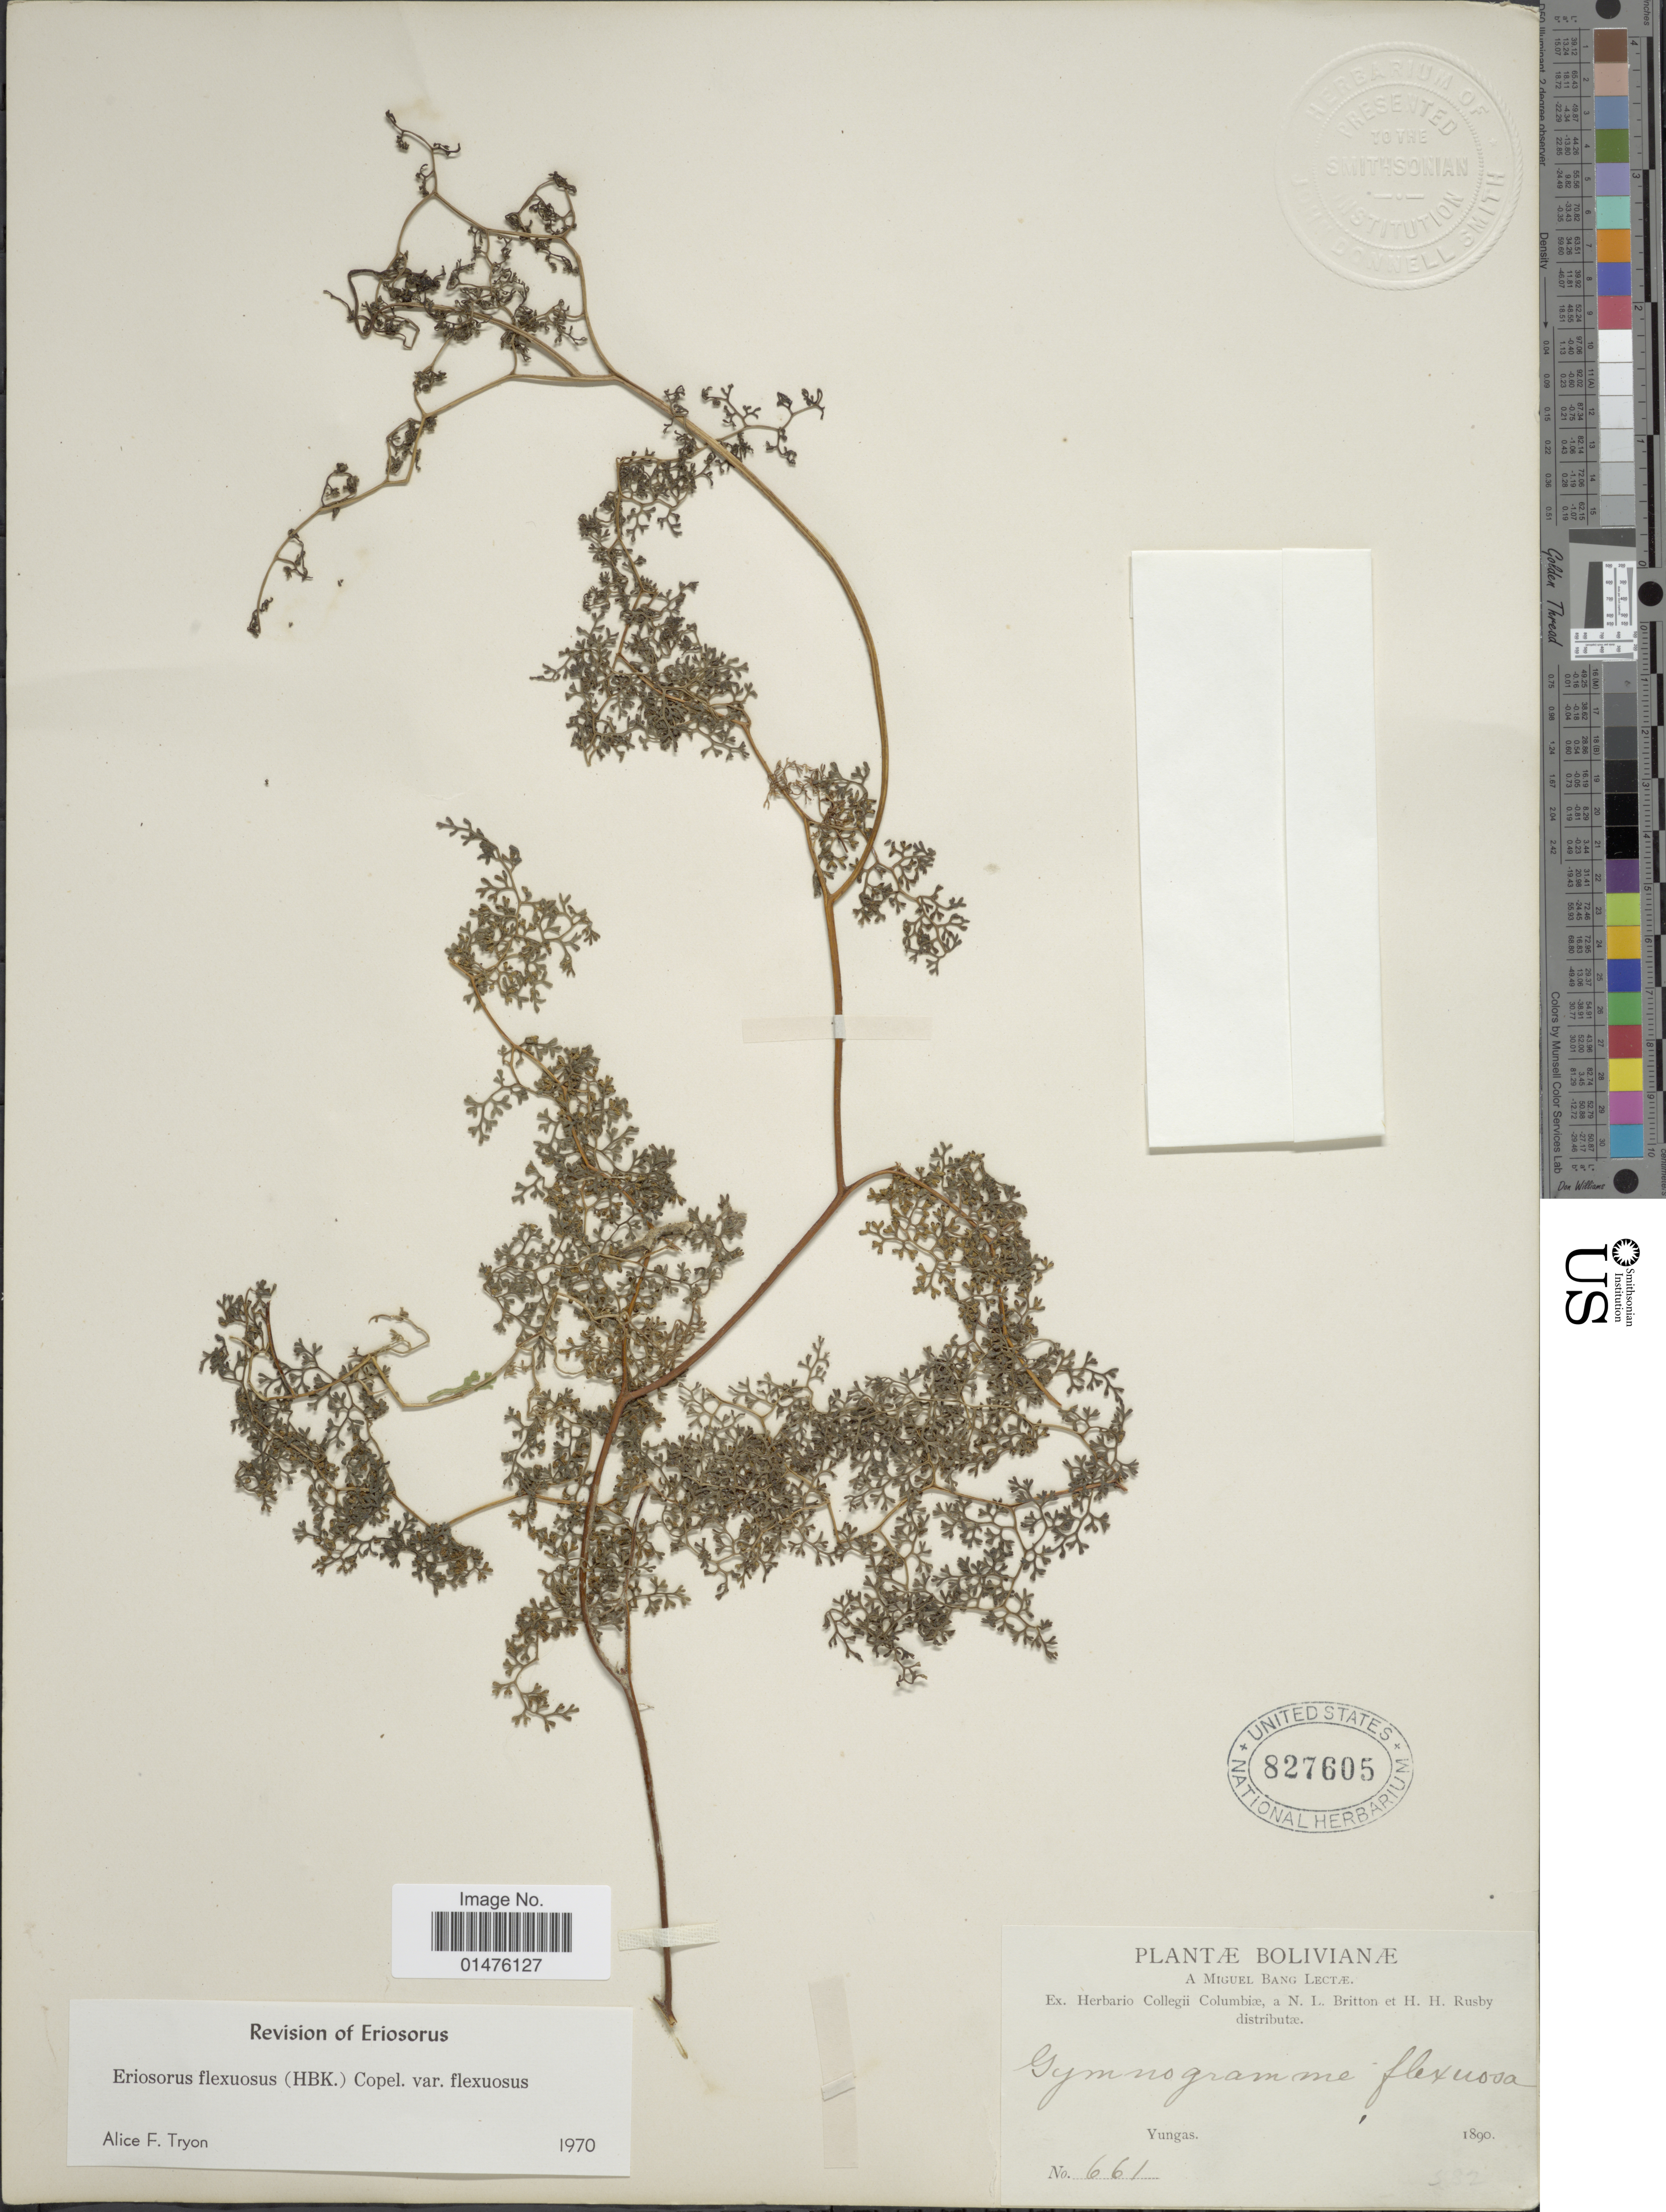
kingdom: Plantae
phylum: Tracheophyta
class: Polypodiopsida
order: Polypodiales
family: Pteridaceae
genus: Jamesonia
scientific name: Jamesonia flexuosa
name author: (Humb. & Bonpl.) Christenh.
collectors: M. Bang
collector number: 661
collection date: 1890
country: Bolivia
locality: Yungas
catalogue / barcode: US 827605